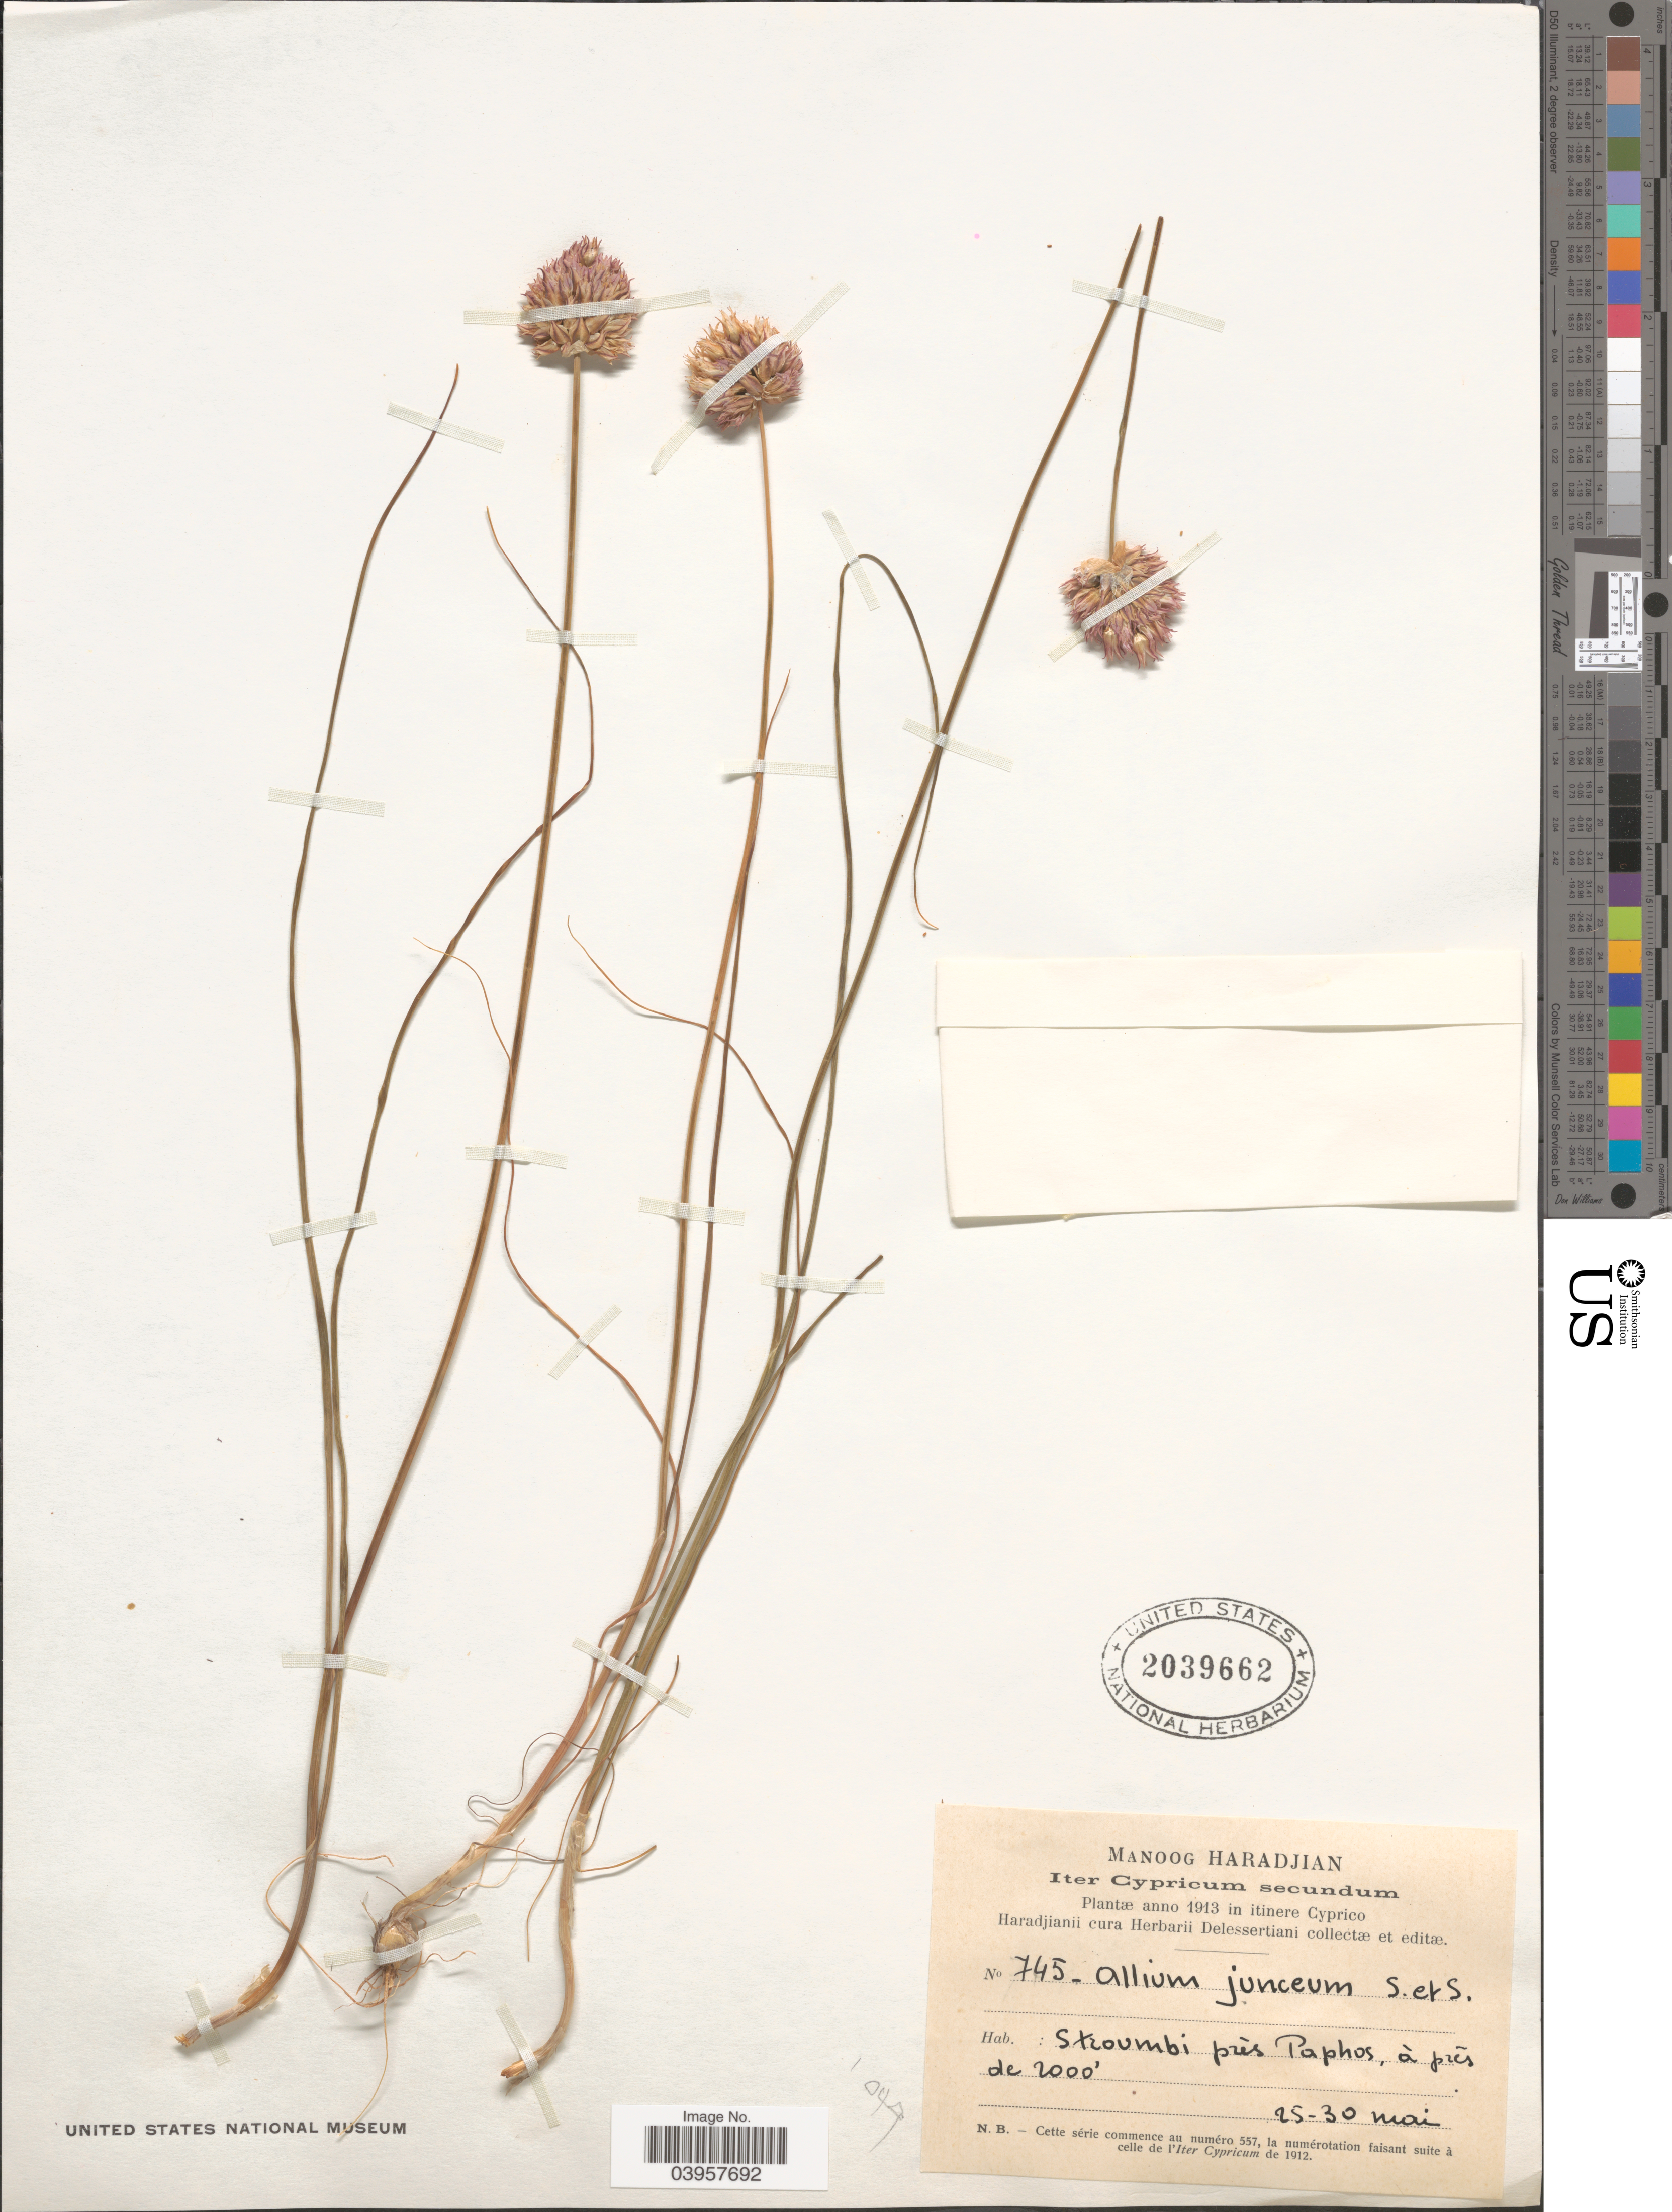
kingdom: Plantae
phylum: Tracheophyta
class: Liliopsida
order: Asparagales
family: Amaryllidaceae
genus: Allium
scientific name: Allium junceum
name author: Sm.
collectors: M. Haradjian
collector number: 745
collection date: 1913-05-25/1913-05-30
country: Cyprus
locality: In itinere Cyprico. Hab.: Stroumbi près Paphos.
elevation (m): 610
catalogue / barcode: US 2039662